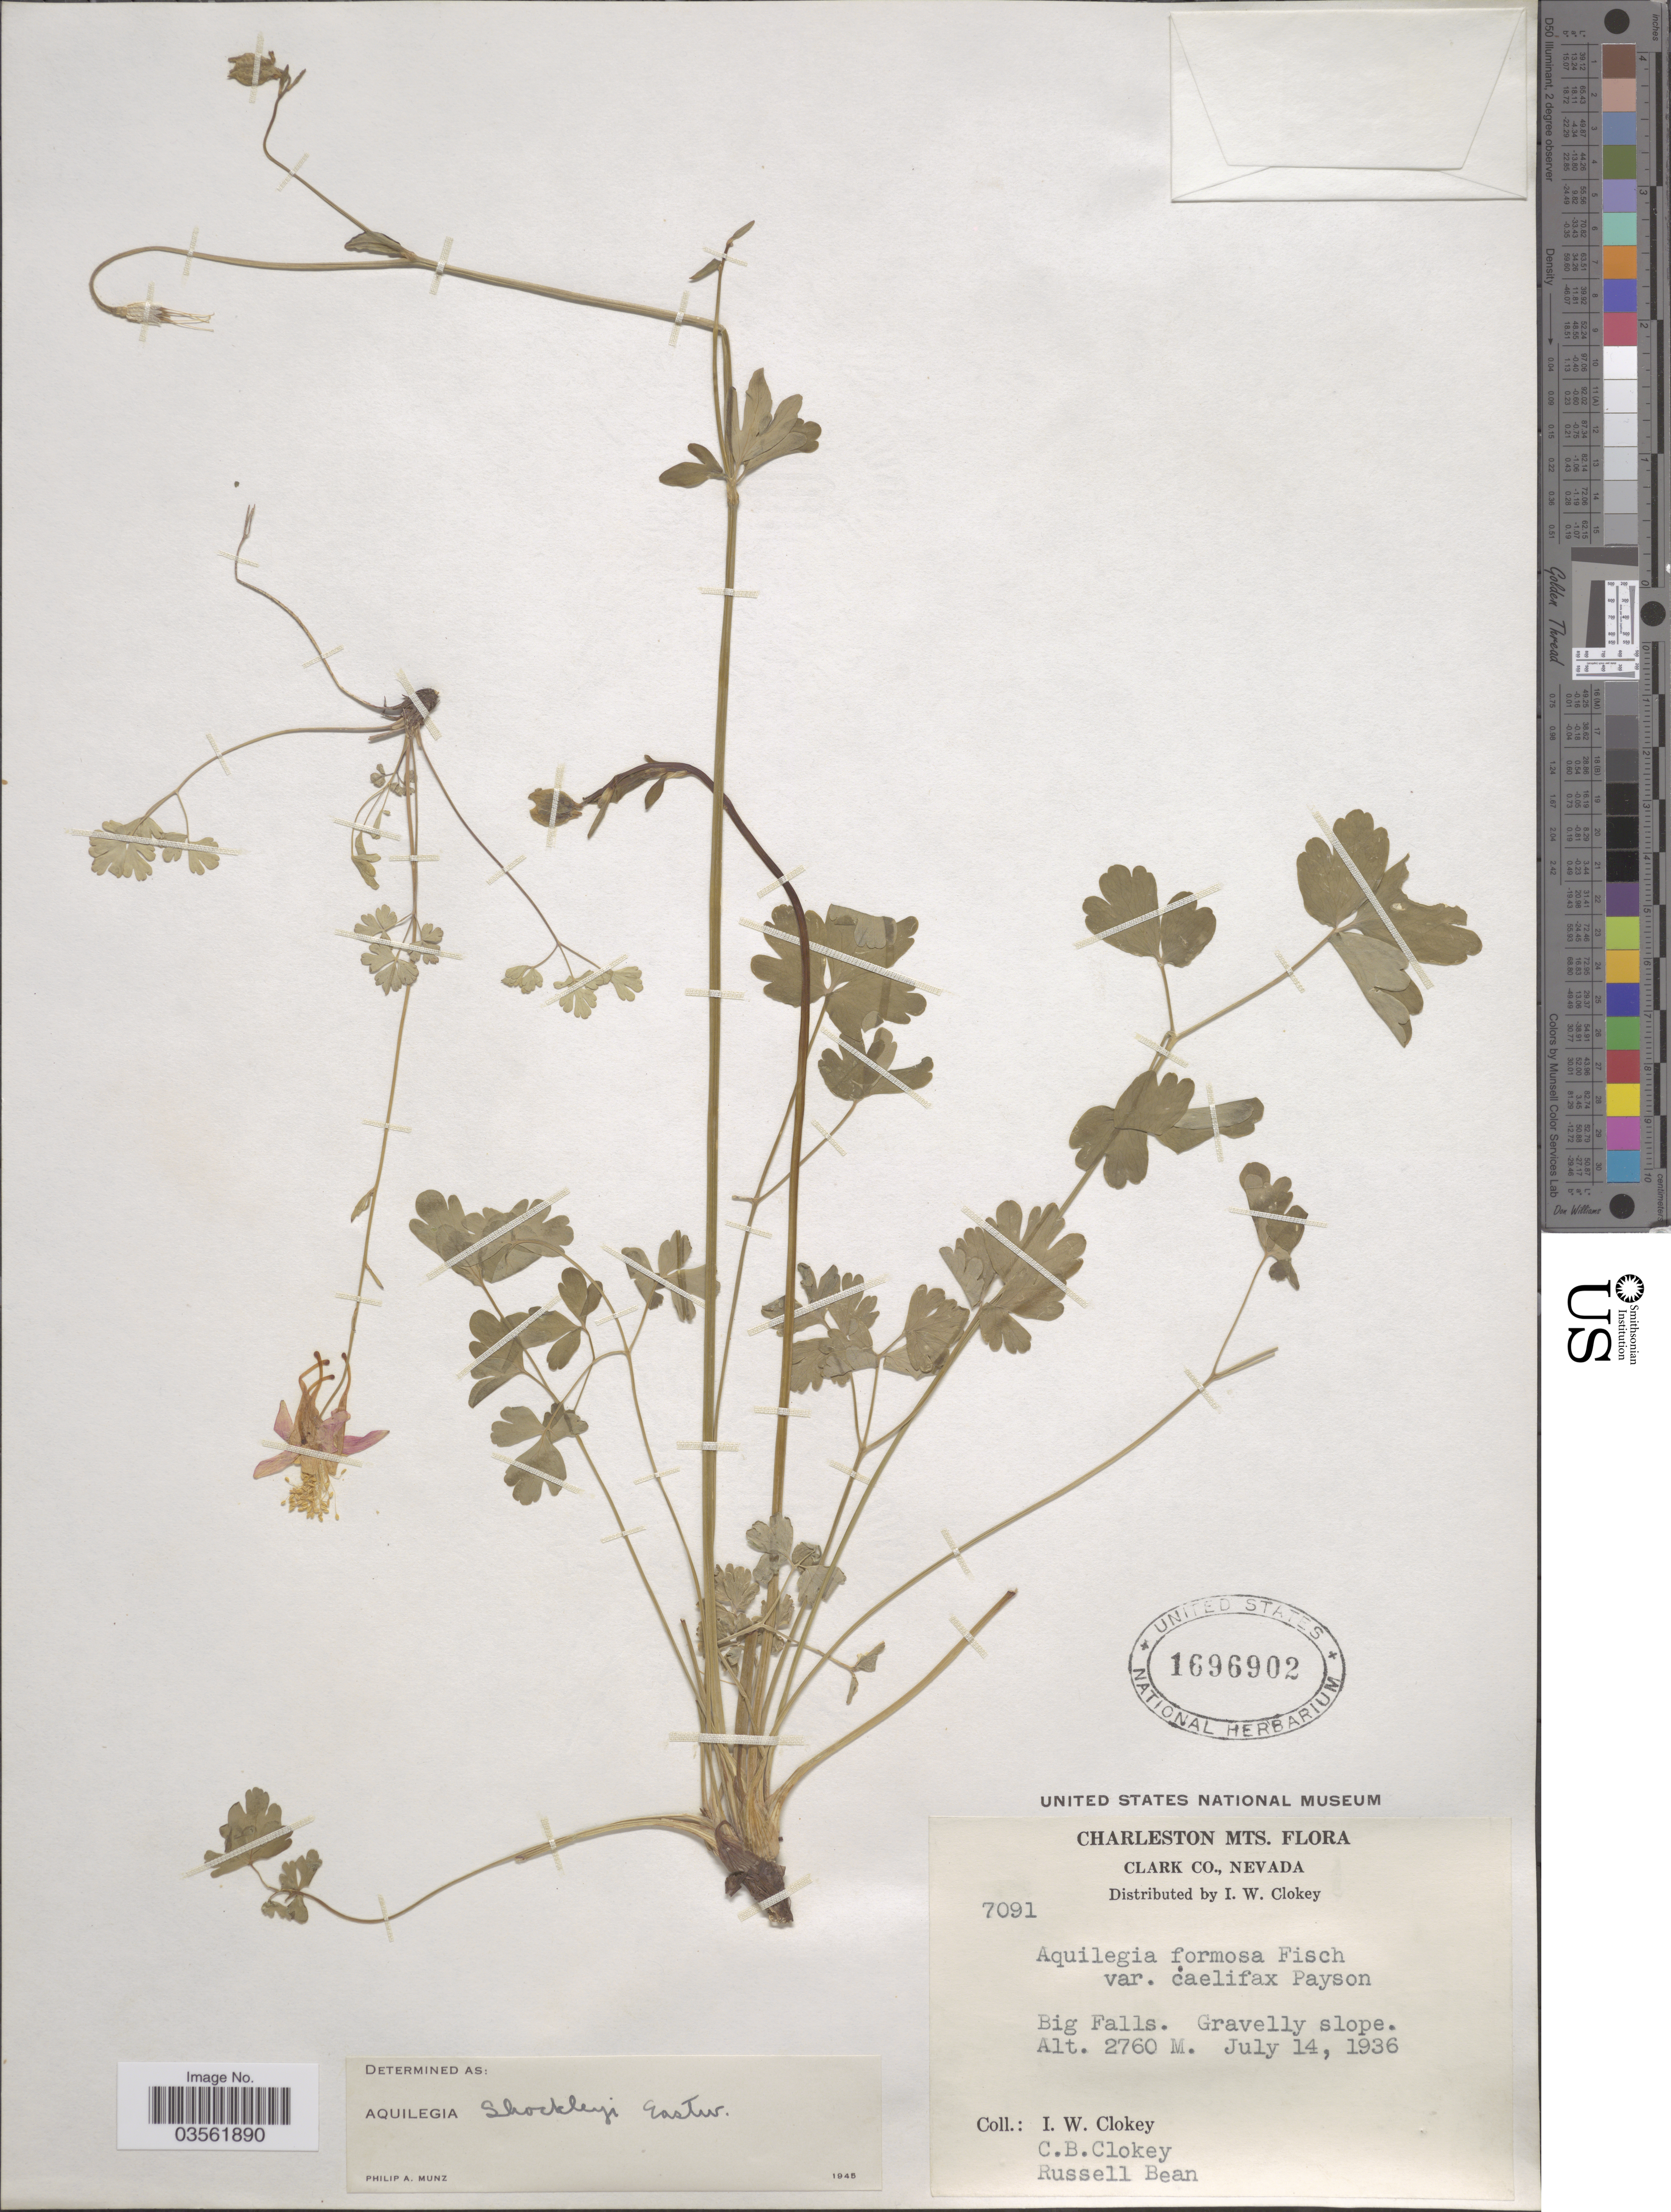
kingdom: Plantae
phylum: Tracheophyta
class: Magnoliopsida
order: Ranunculales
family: Ranunculaceae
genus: Aquilegia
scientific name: Aquilegia shockleyi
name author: Eastw.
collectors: I. W. Clokey, C. Clokey & R. Bean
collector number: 7091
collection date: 1936-07-14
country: United States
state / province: Nevada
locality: Charleston Mts. Clark Co. Big Falls. Gravelly slope.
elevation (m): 2760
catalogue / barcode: US 1696902